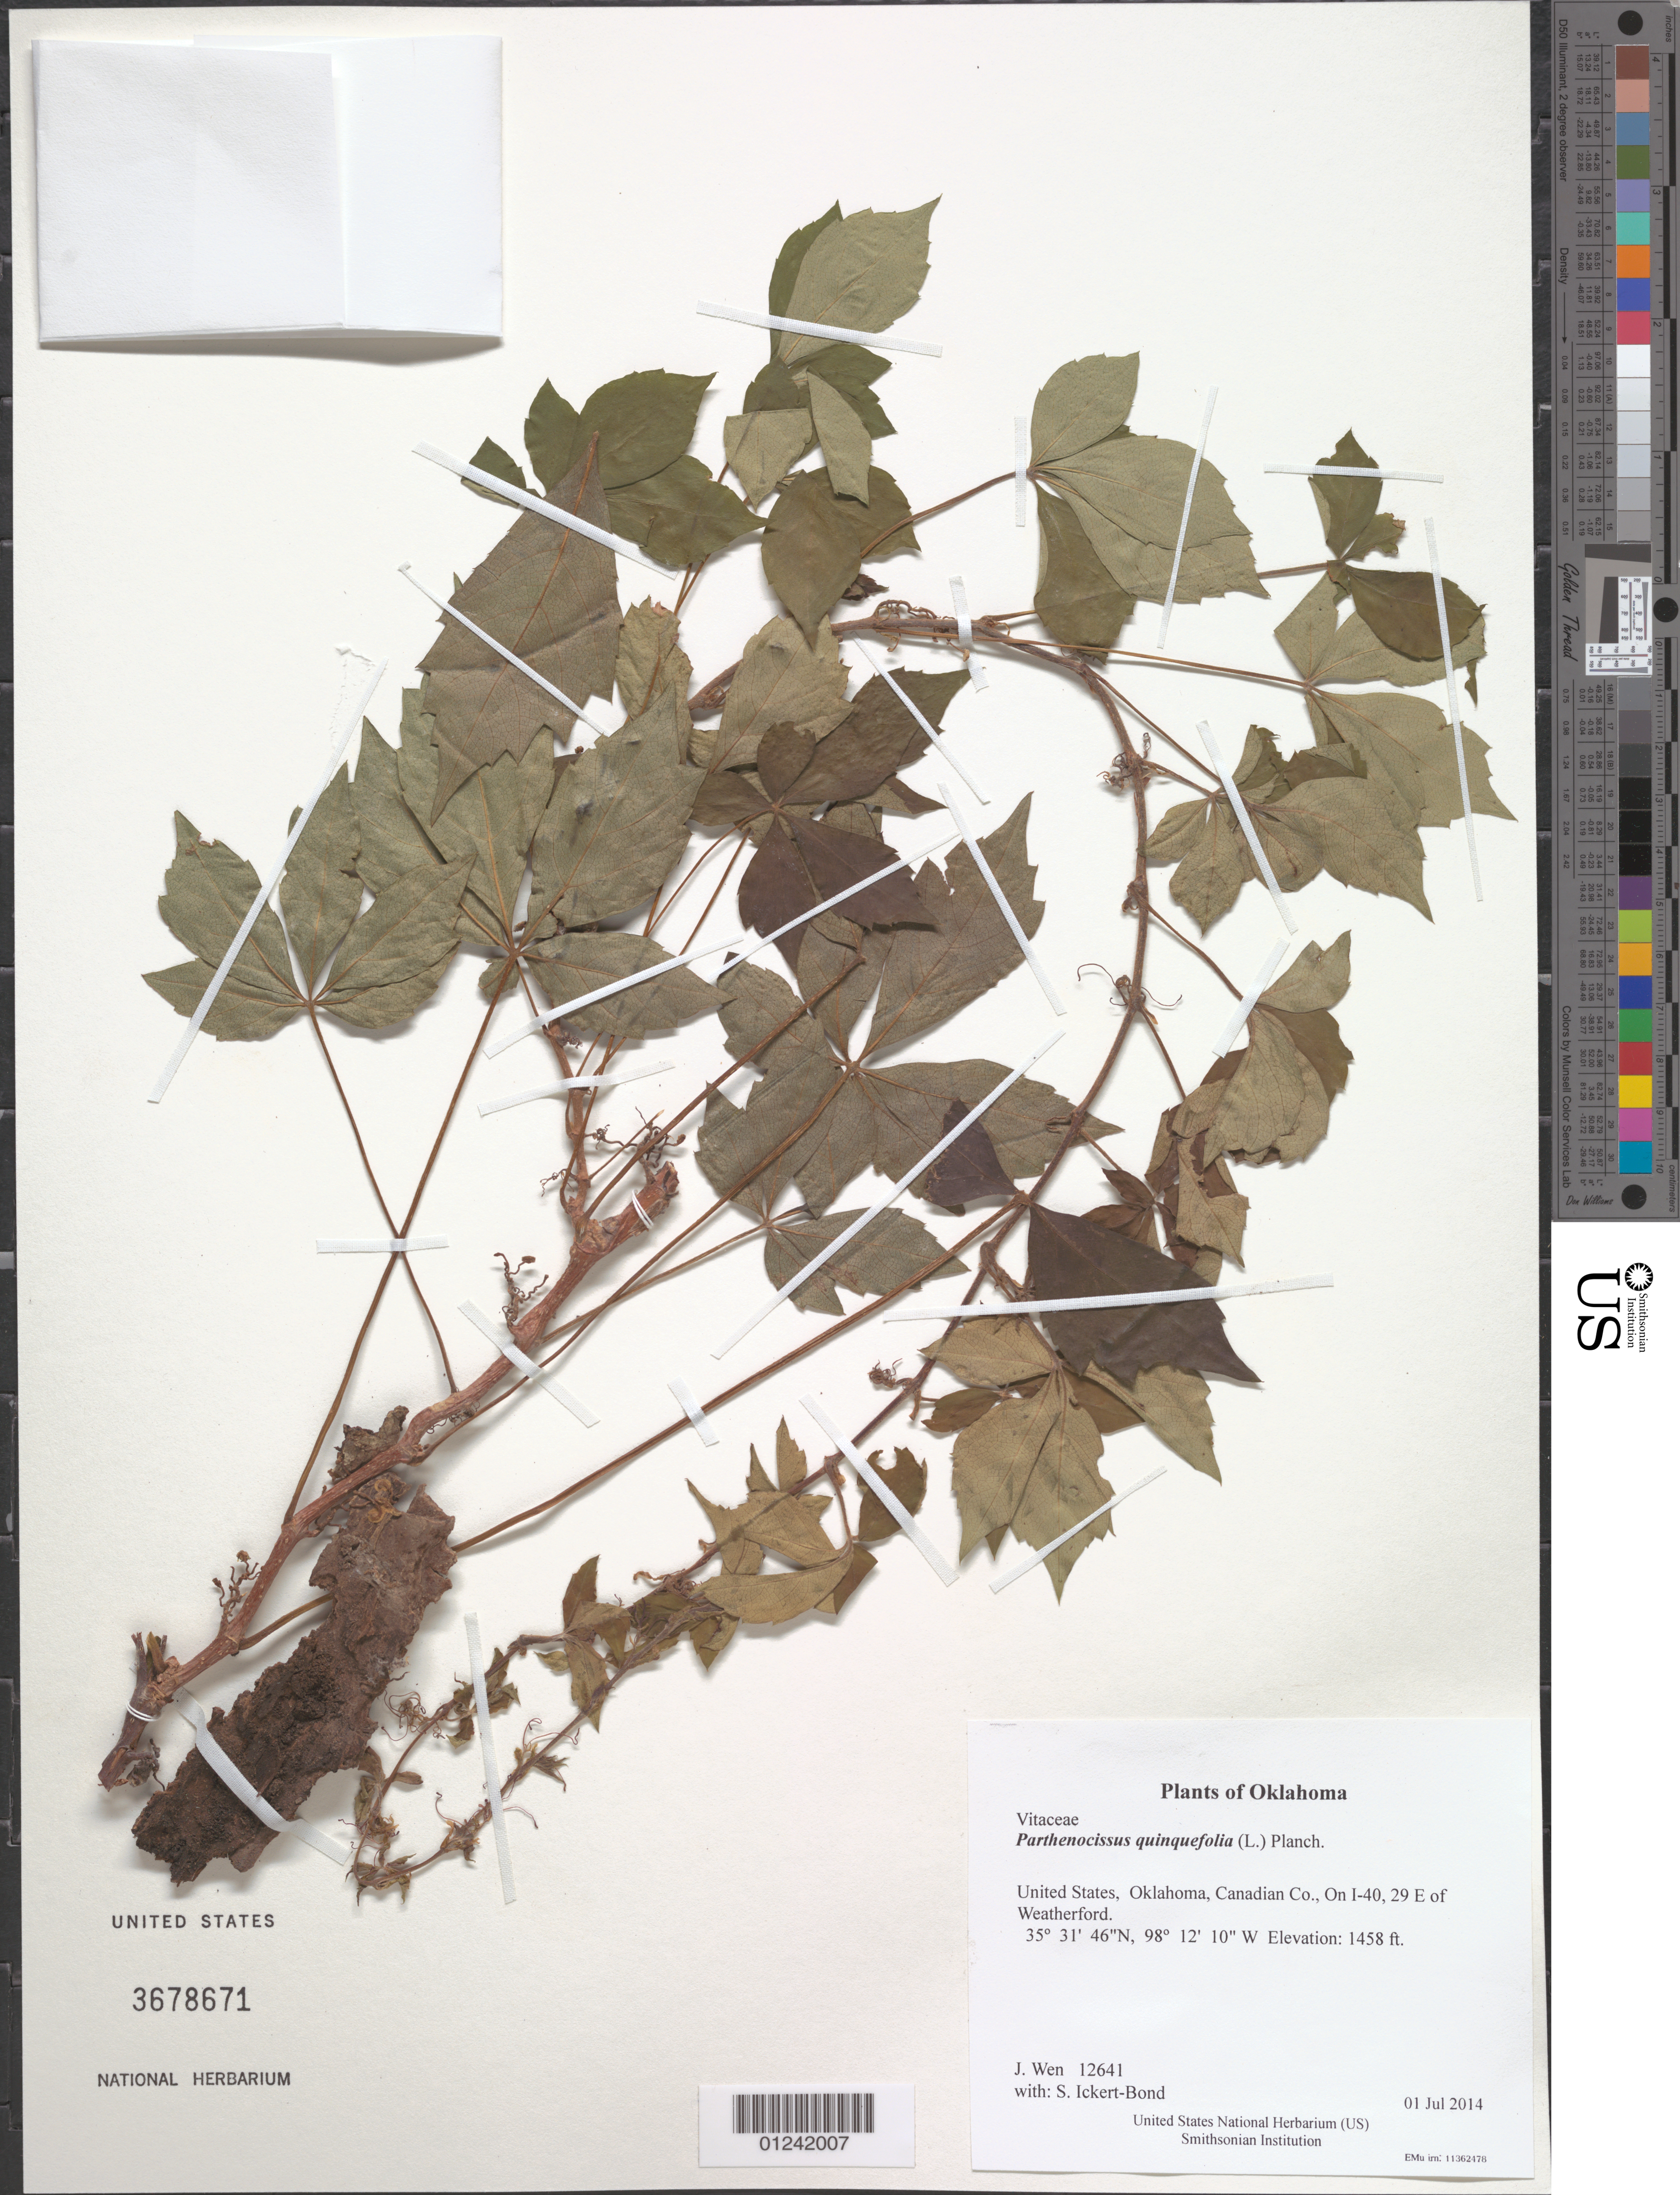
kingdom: Plantae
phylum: Tracheophyta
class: Magnoliopsida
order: Vitales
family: Vitaceae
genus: Parthenocissus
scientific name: Parthenocissus quinquefolia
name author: (L.) Planch.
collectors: J. Wen & S. Ickert-Bond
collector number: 12641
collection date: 2014-07-01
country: United States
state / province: Oklahoma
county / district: Canadian Co.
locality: On I-40, 29 E of Weatherford.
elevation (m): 444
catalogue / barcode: US 3678671